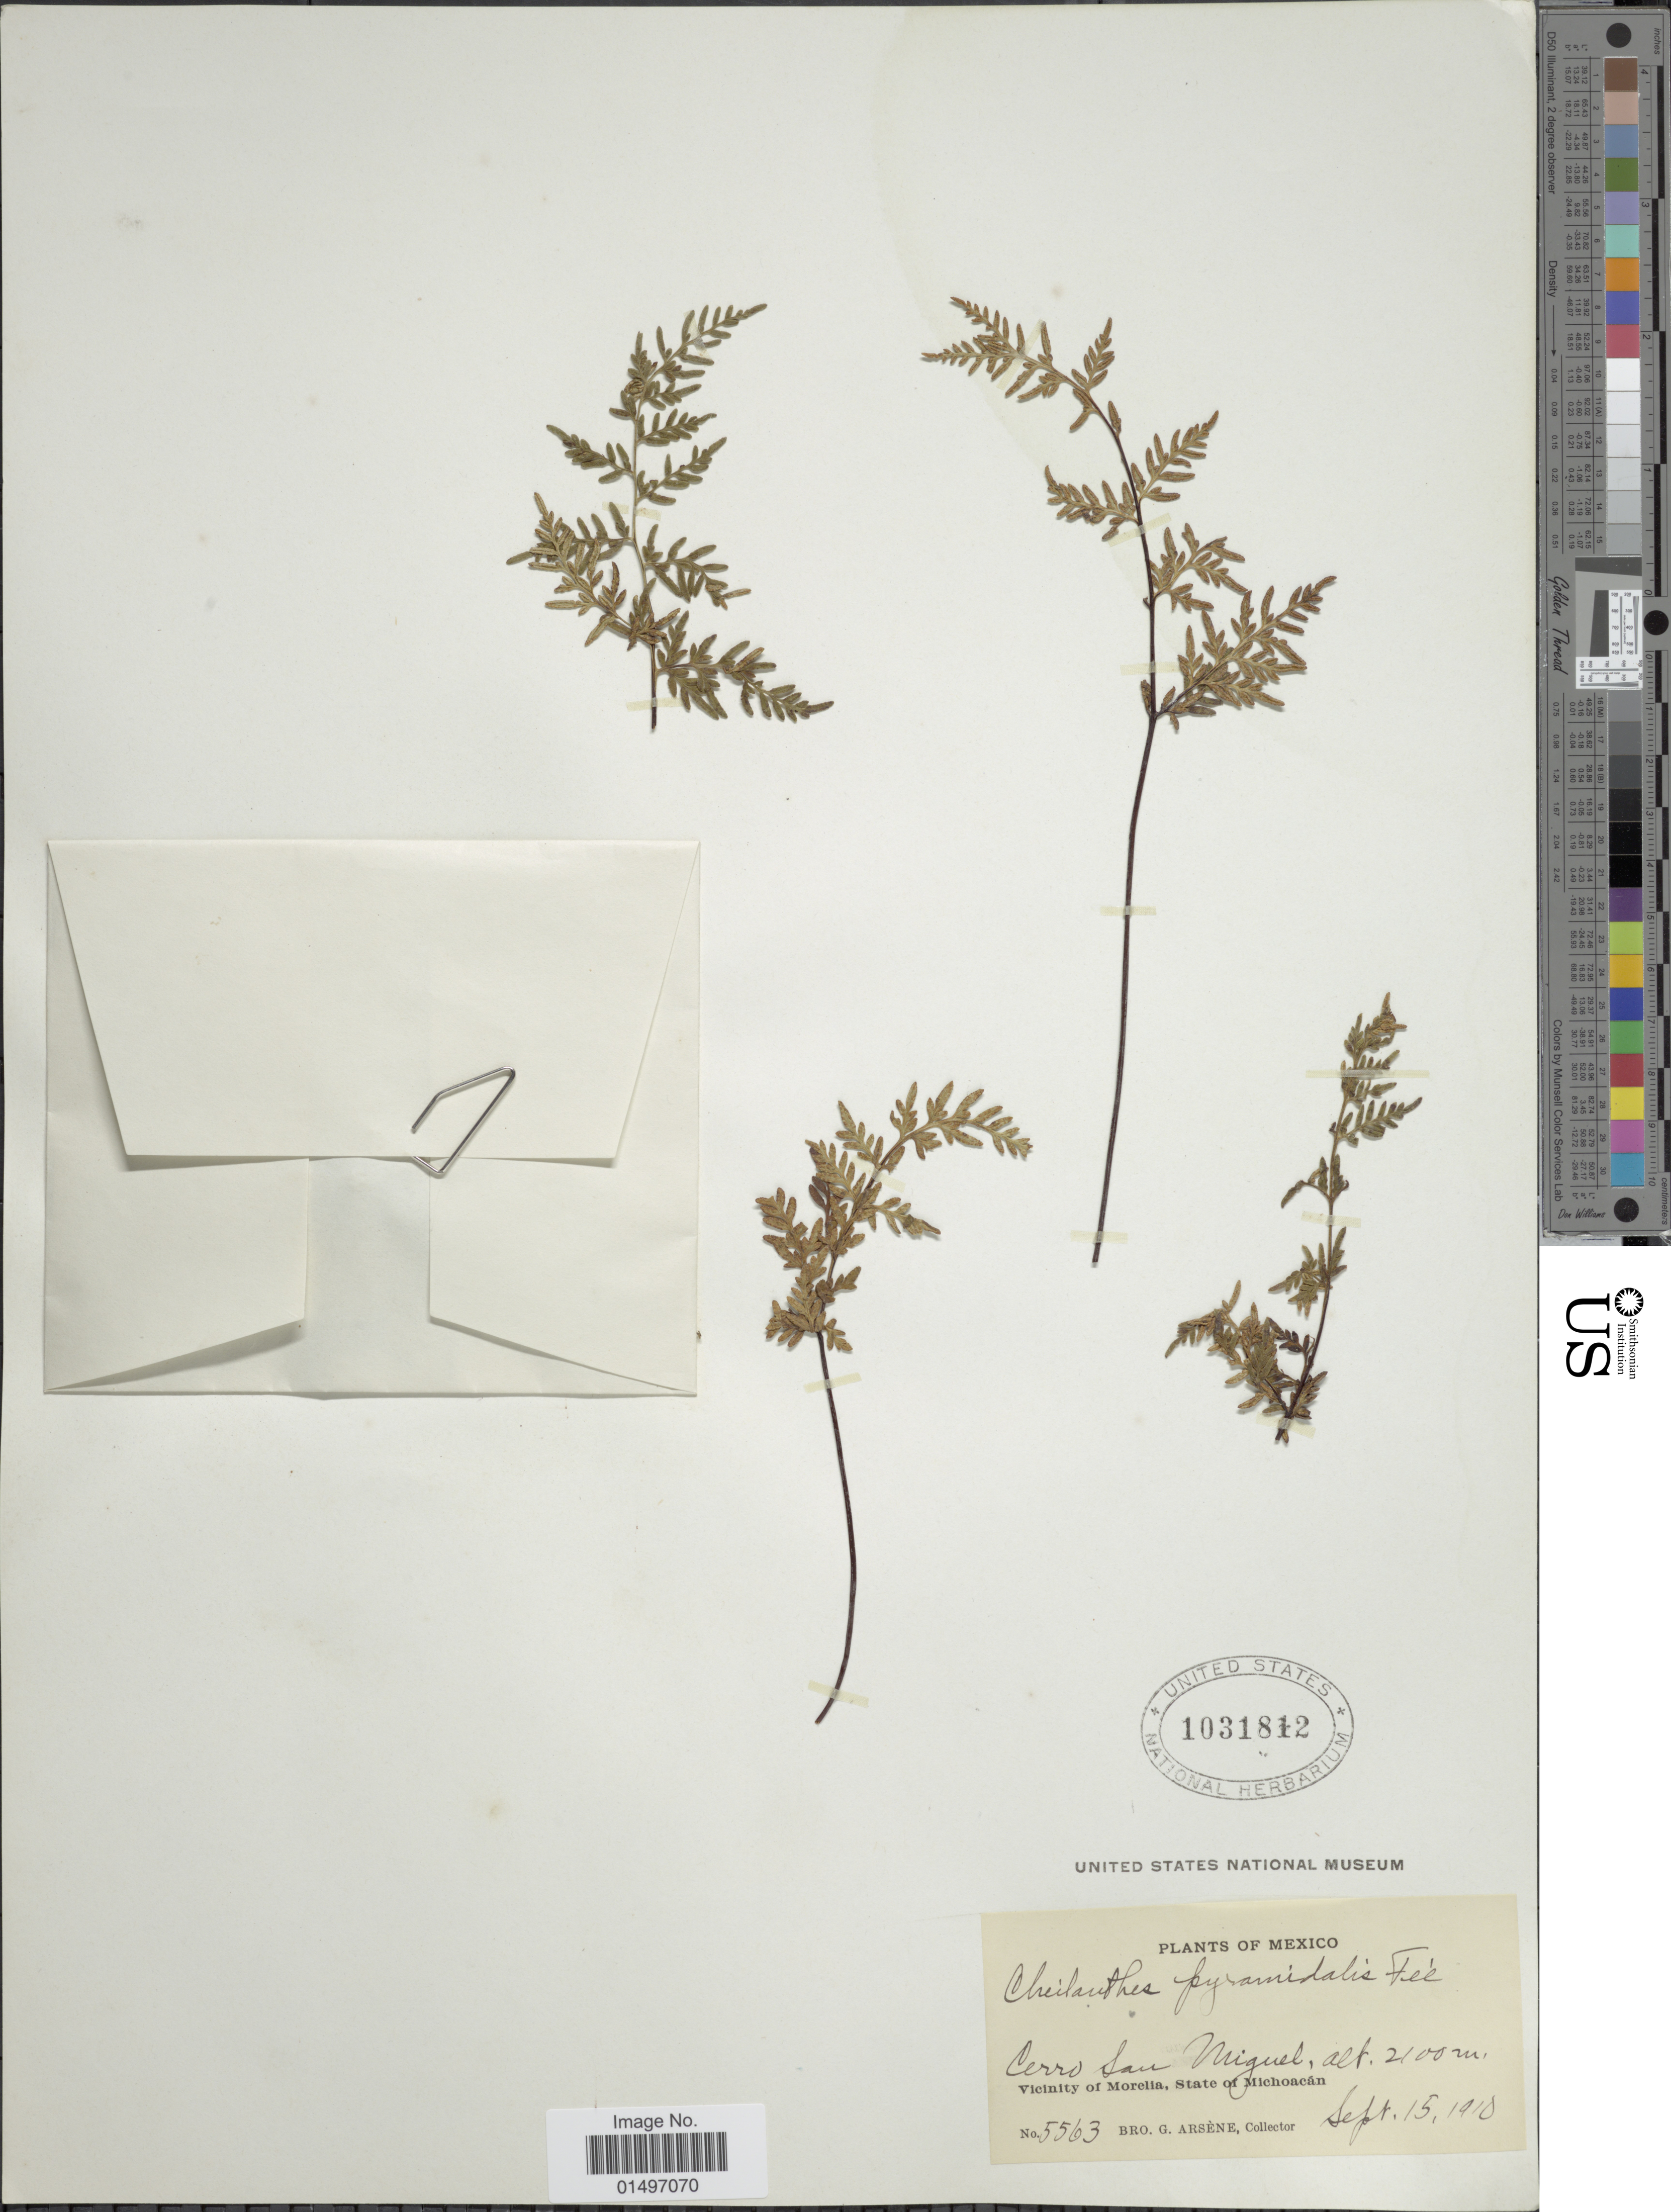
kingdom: Plantae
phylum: Tracheophyta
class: Polypodiopsida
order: Polypodiales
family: Pteridaceae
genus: Gaga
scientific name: Gaga hirsuta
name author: (Link) Fay W. Li & Windham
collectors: Bro. G. Arsène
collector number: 5563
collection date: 1910-09-15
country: Mexico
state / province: Michoacán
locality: Mexico, Vicinity of Morelia, Cerro San Miguel.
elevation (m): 2100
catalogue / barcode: US 1031812